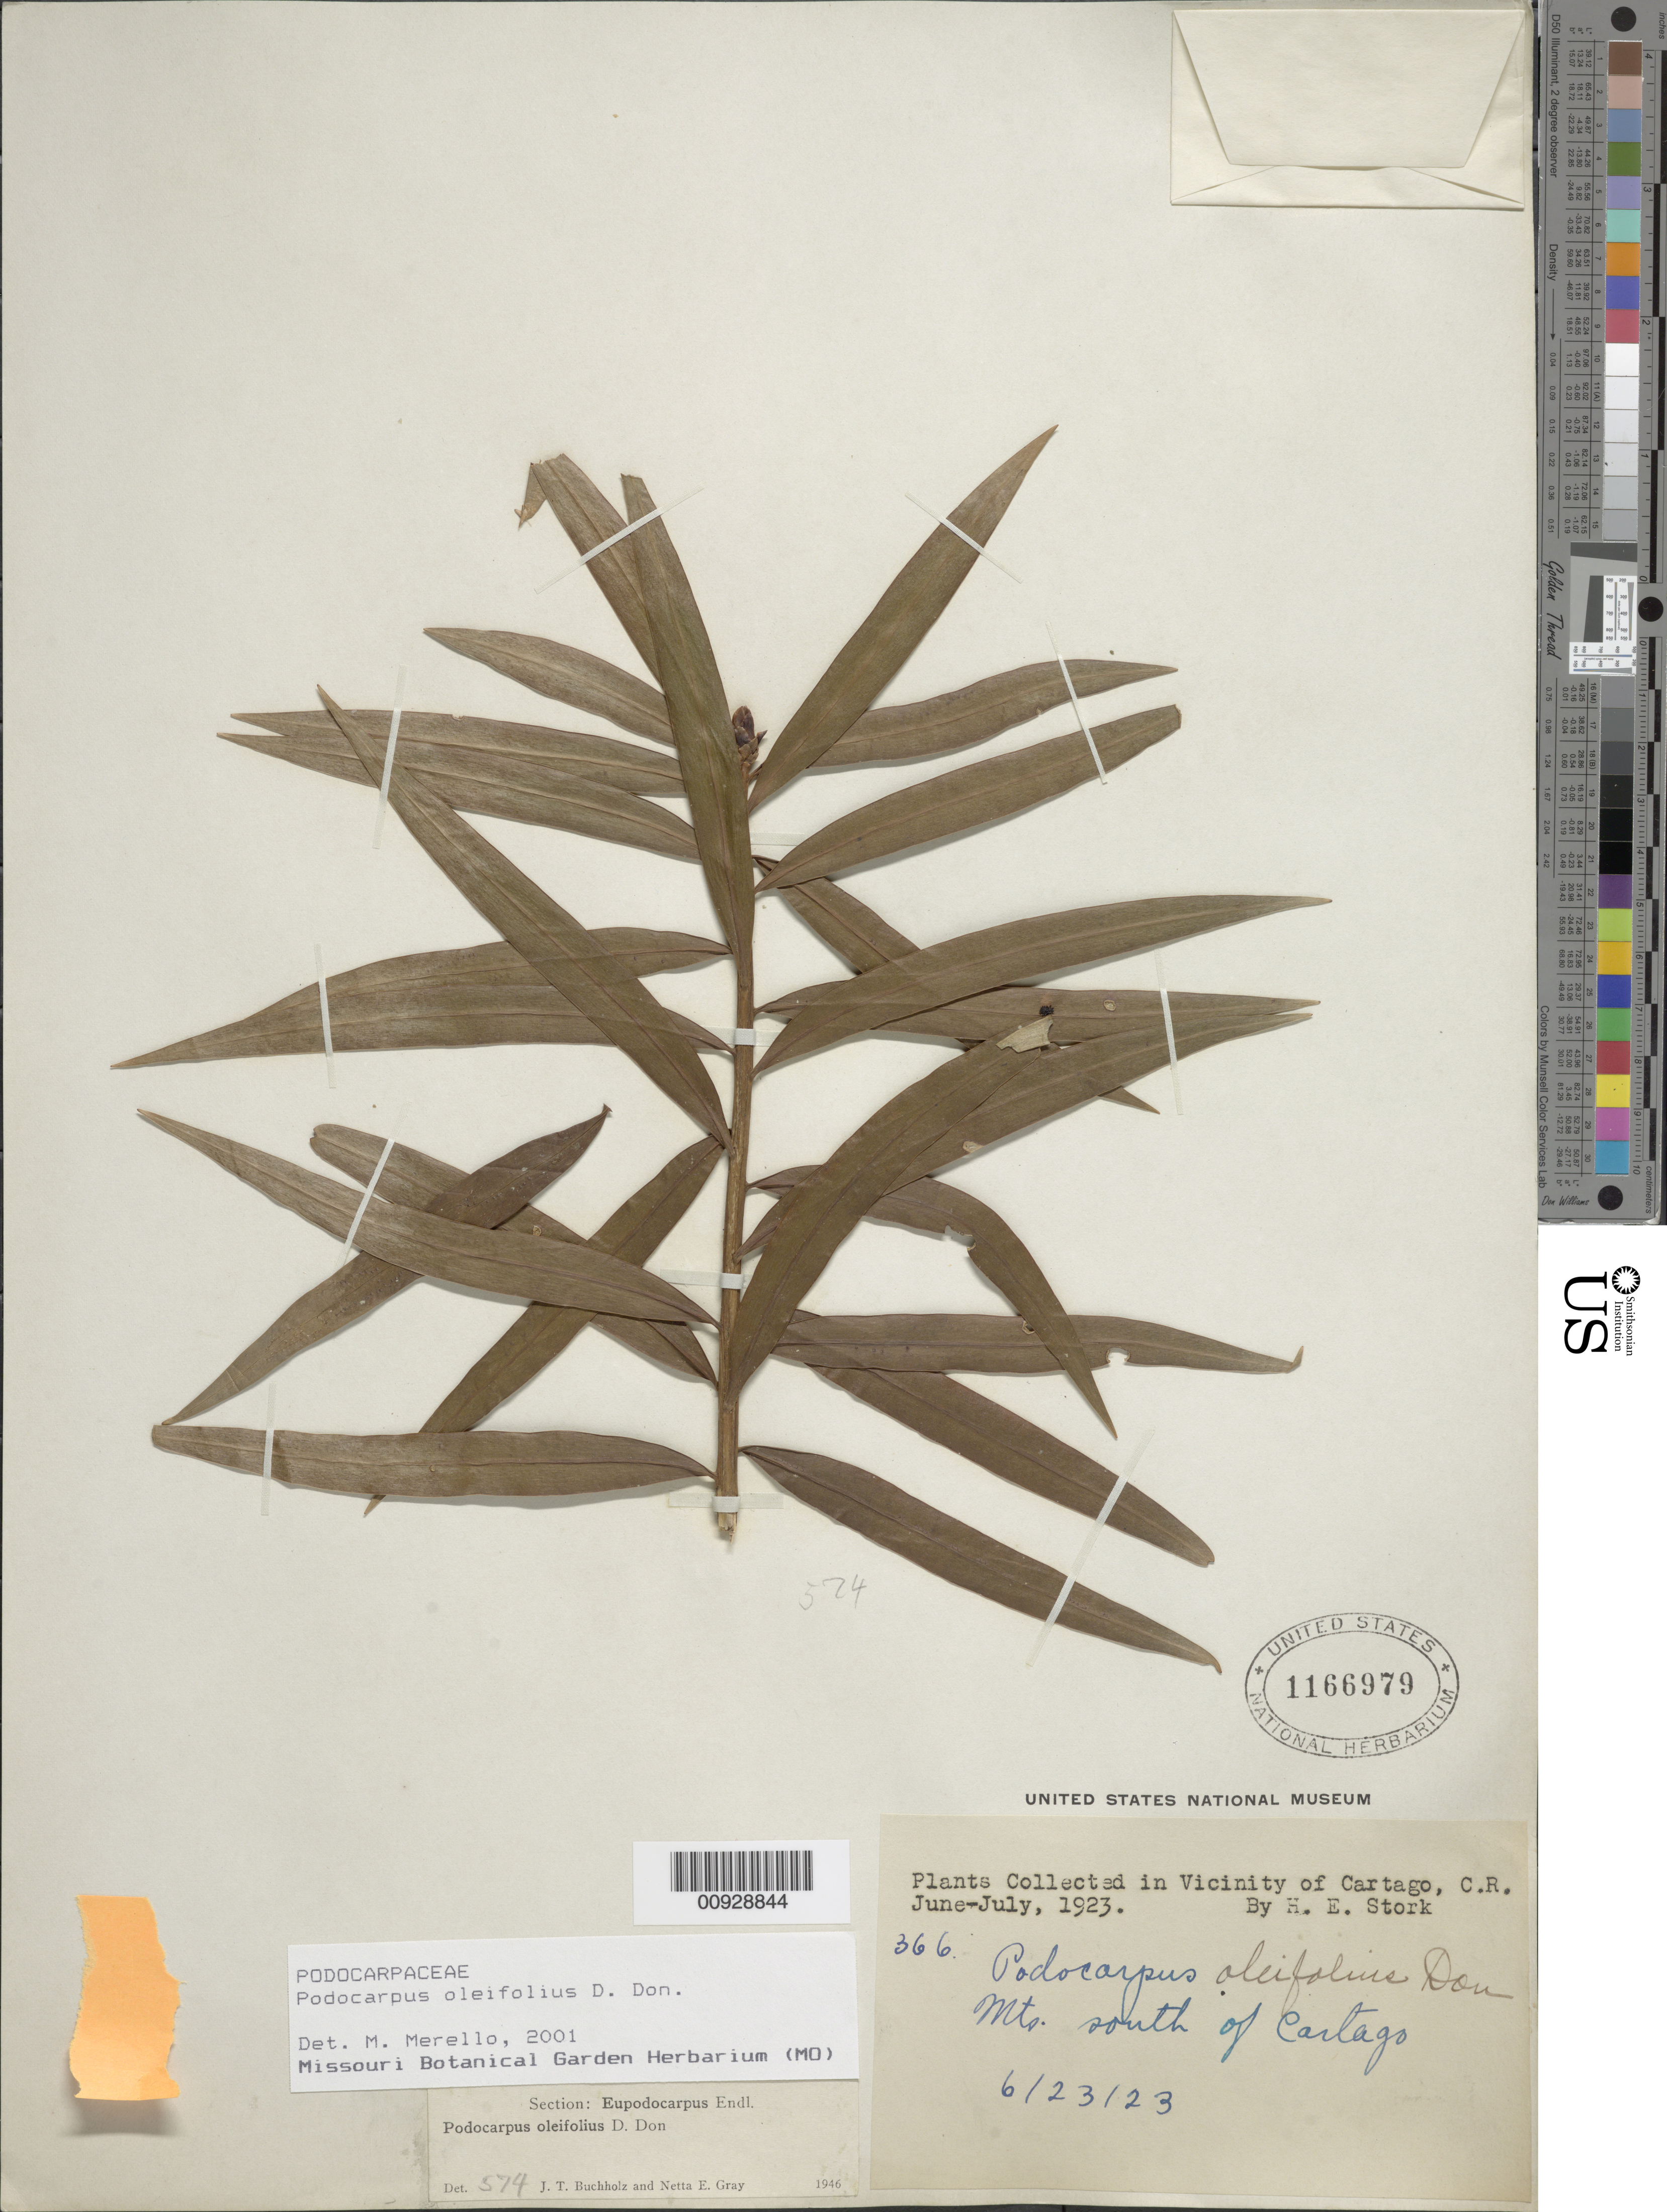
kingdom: Plantae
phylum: Tracheophyta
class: Pinopsida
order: Pinales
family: Podocarpaceae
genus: Podocarpus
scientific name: Podocarpus oleifolius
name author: D. Don ex Lamb.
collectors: H. E. Stork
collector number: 366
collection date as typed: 23 Jun 1923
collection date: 1923-06-23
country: Costa Rica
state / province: Cartago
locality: Mountains south of Cartago.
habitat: Mountains.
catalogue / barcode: US 1166979